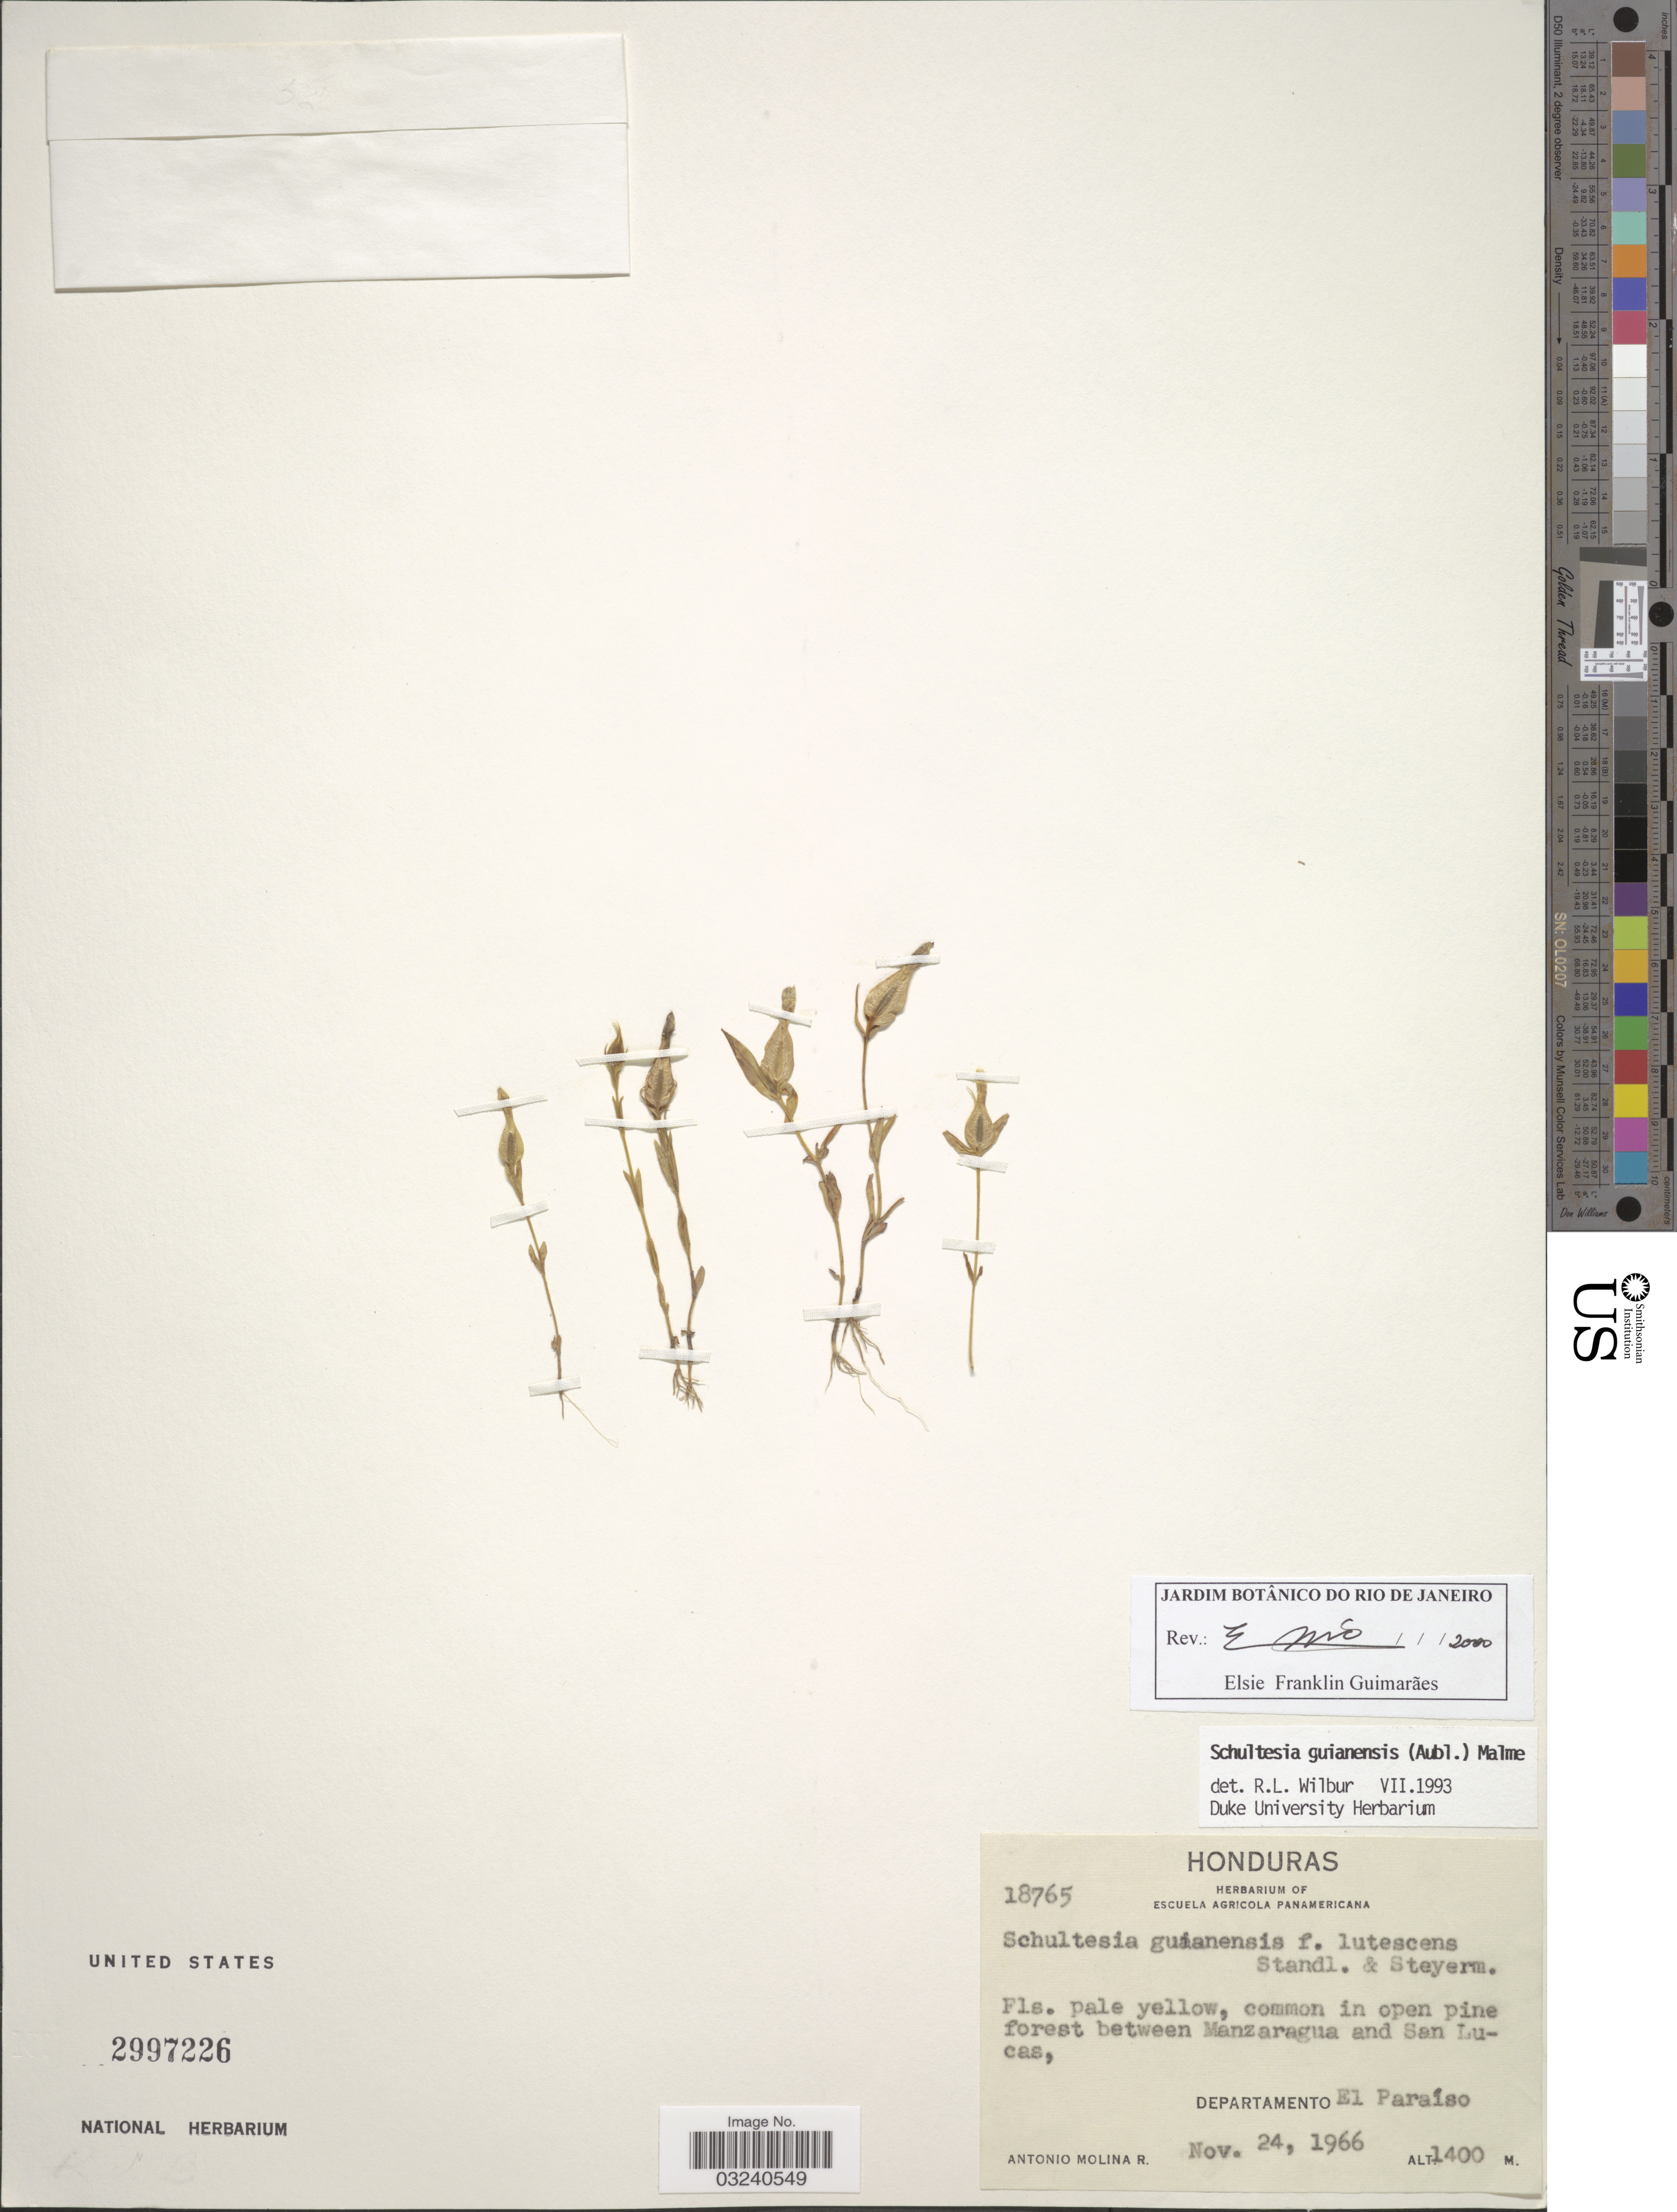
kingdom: Plantae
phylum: Tracheophyta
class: Magnoliopsida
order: Gentianales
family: Gentianaceae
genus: Schultesia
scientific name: Schultesia guianensis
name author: (Aubl.) Malme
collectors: A. Molina R.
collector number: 18765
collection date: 1966-11-24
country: Honduras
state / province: El Paraíso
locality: Common in open pine forest between Manzaragua and San Lucas, Departamento El Paraiso.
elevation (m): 1400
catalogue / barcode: US 2997226